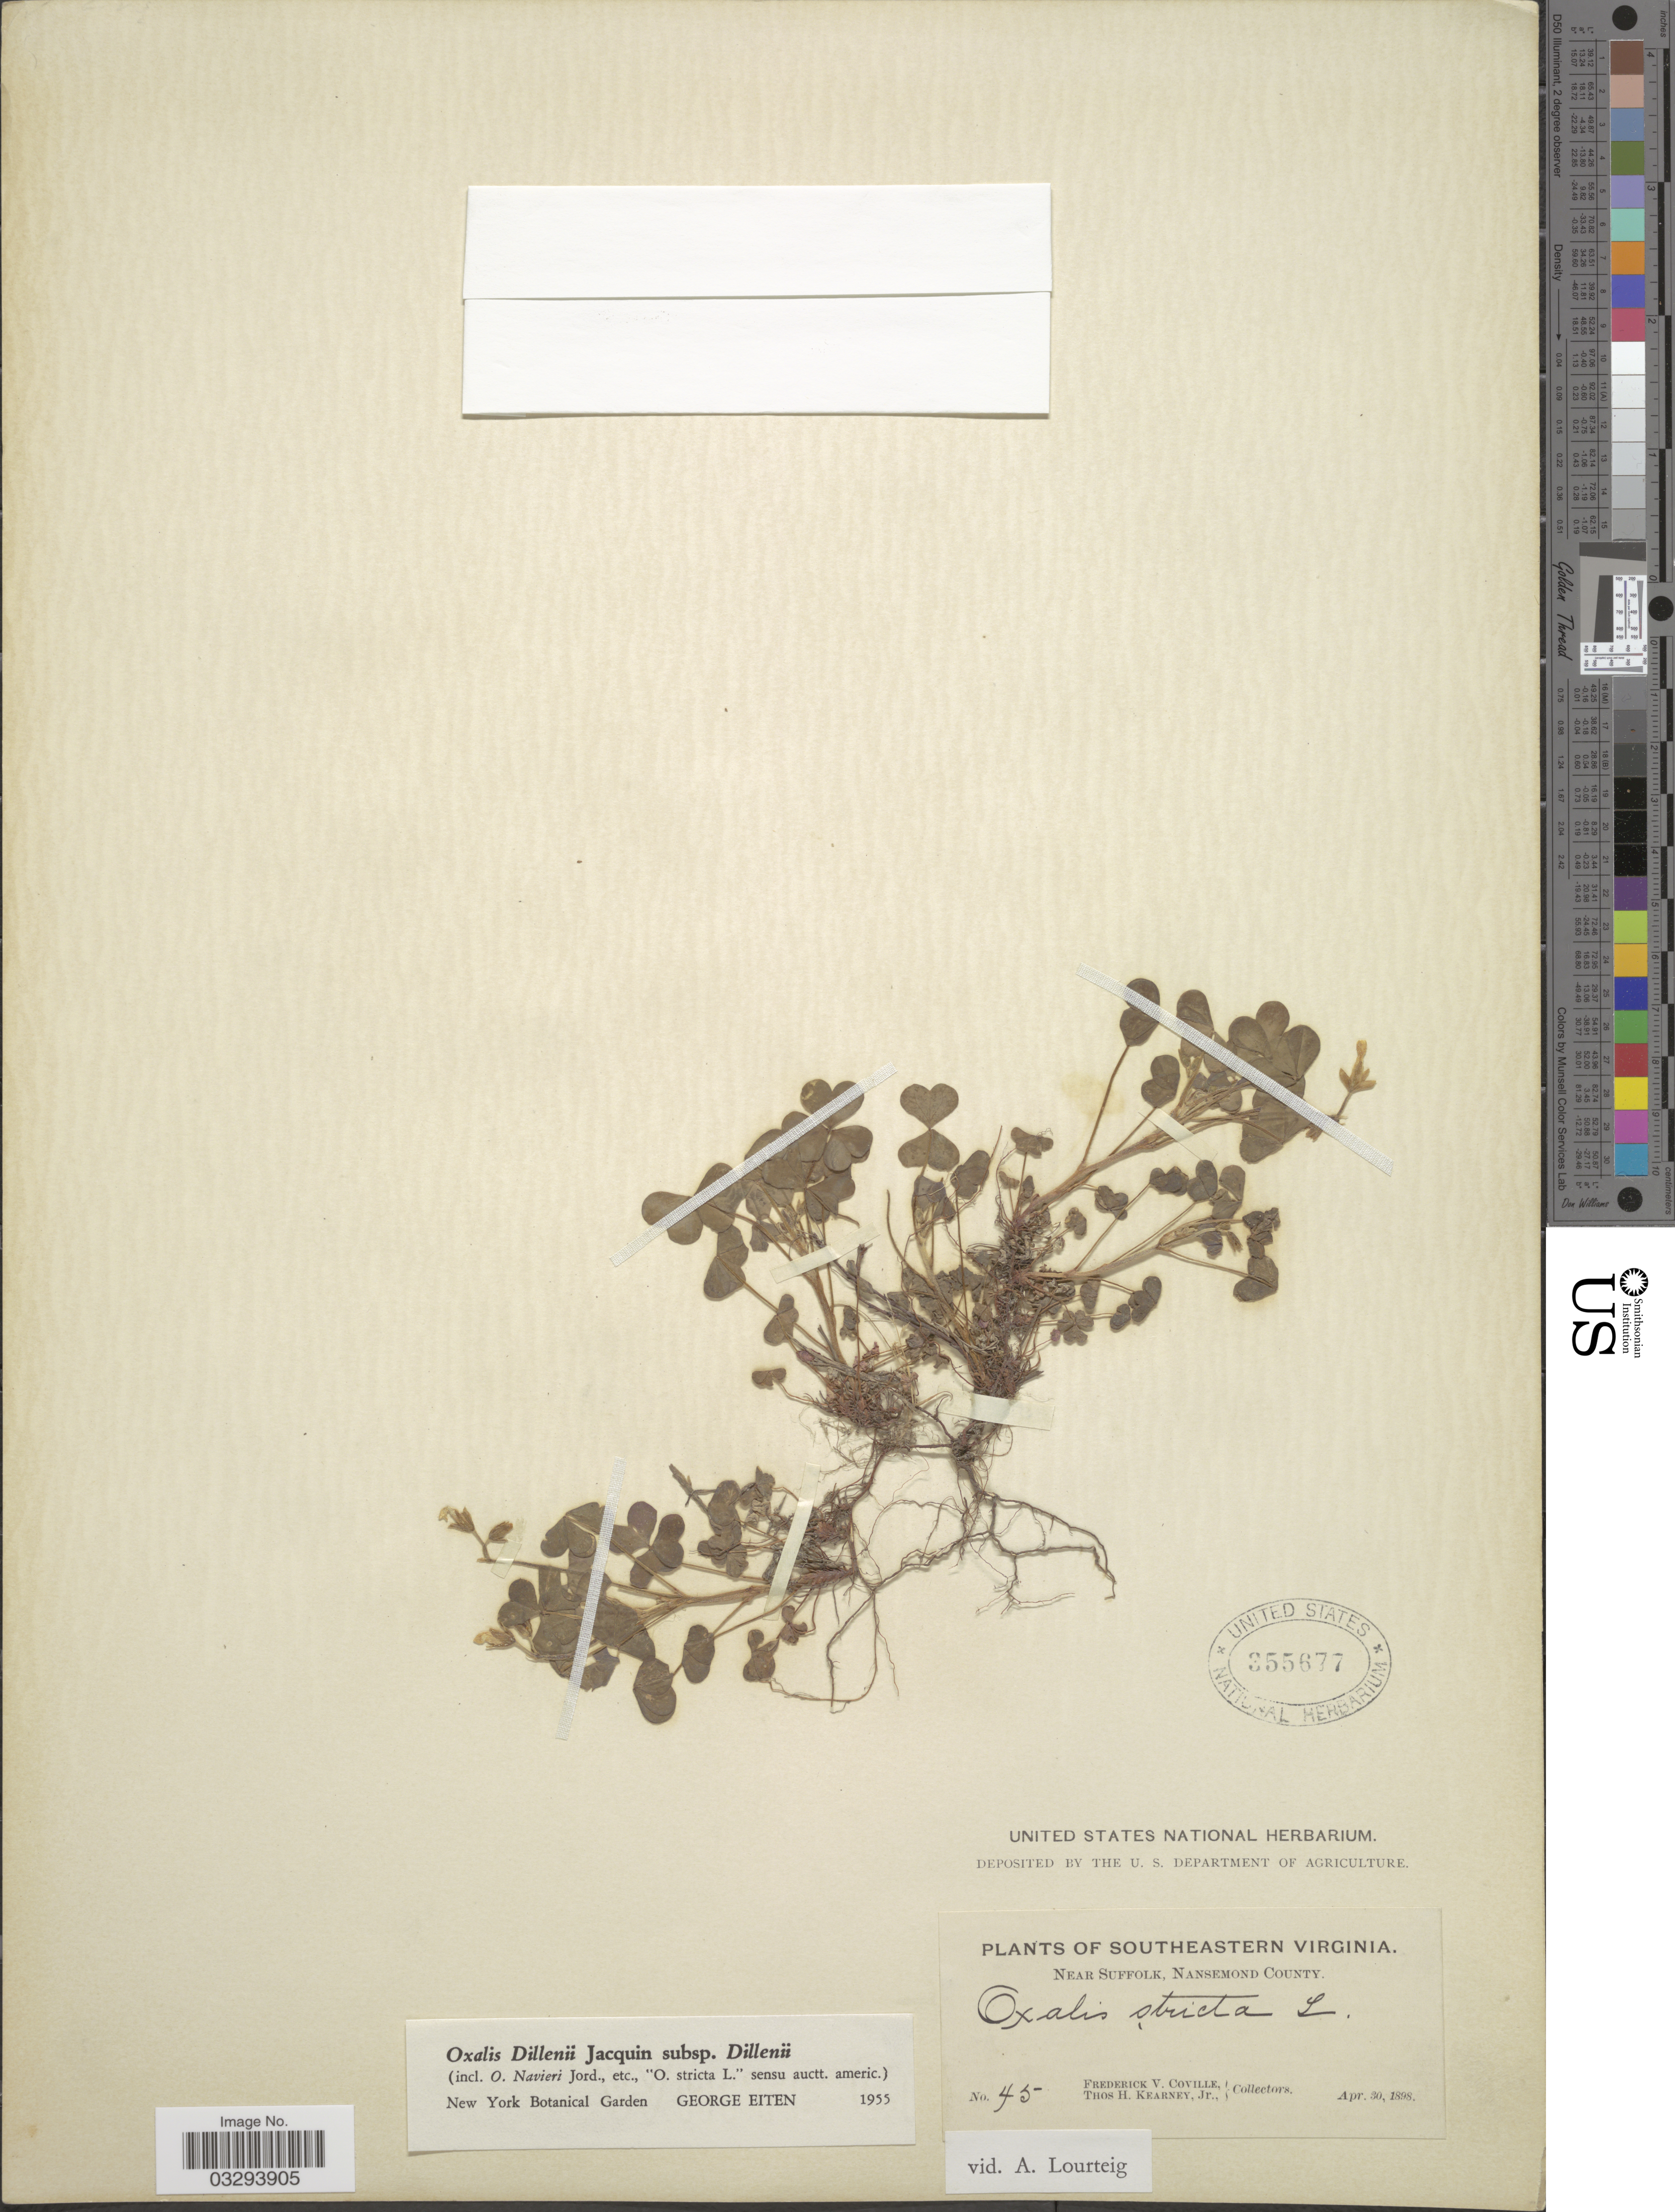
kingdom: Plantae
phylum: Tracheophyta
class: Magnoliopsida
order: Oxalidales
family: Oxalidaceae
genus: Oxalis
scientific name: Oxalis stricta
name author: L.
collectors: F. V. Coville & T. H. Kearney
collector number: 45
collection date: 1898-04-30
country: United States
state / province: Virginia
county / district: City of Suffolk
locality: Southeastern Virginia. Near Suffolk, Nansemond County.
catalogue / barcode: US 355677